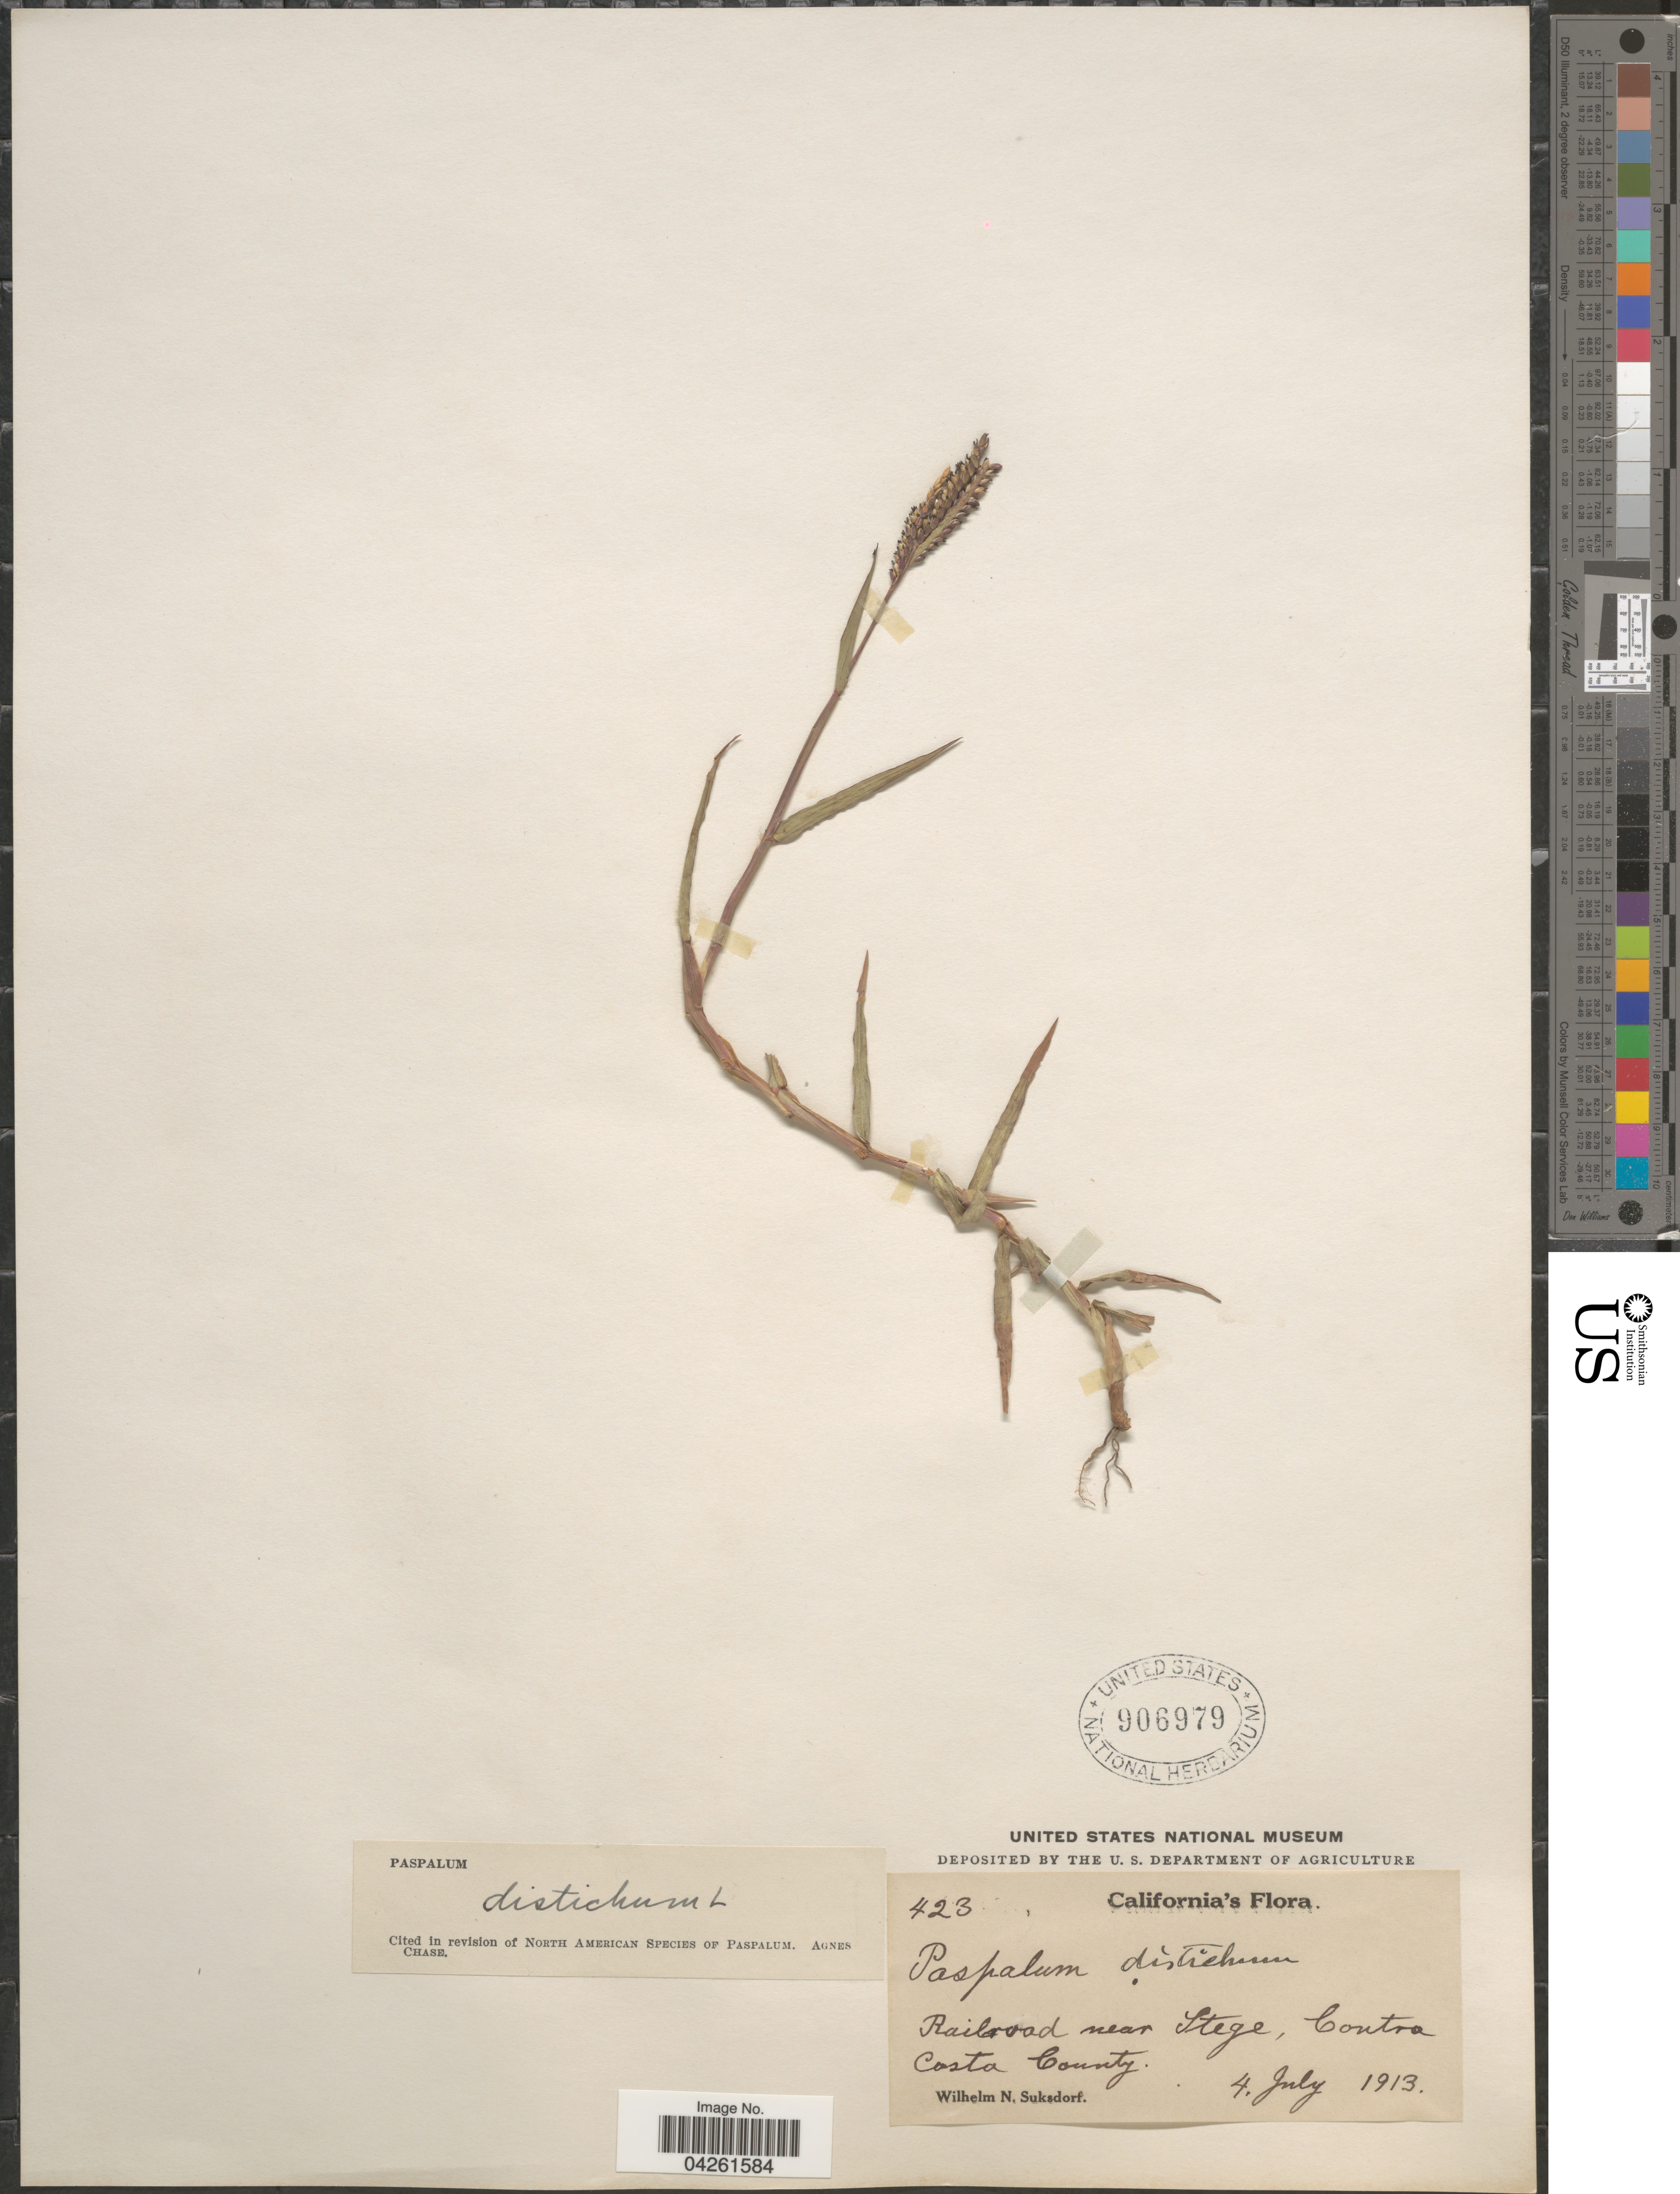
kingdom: Plantae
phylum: Tracheophyta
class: Liliopsida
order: Poales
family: Poaceae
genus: Paspalum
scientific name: Paspalum distichum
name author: L.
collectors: W. N. Suksdorf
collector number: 423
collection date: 1913-07-04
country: United States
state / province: California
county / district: Contra Costa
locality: Railroad near Stege, Contra Costa County.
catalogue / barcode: US 906979